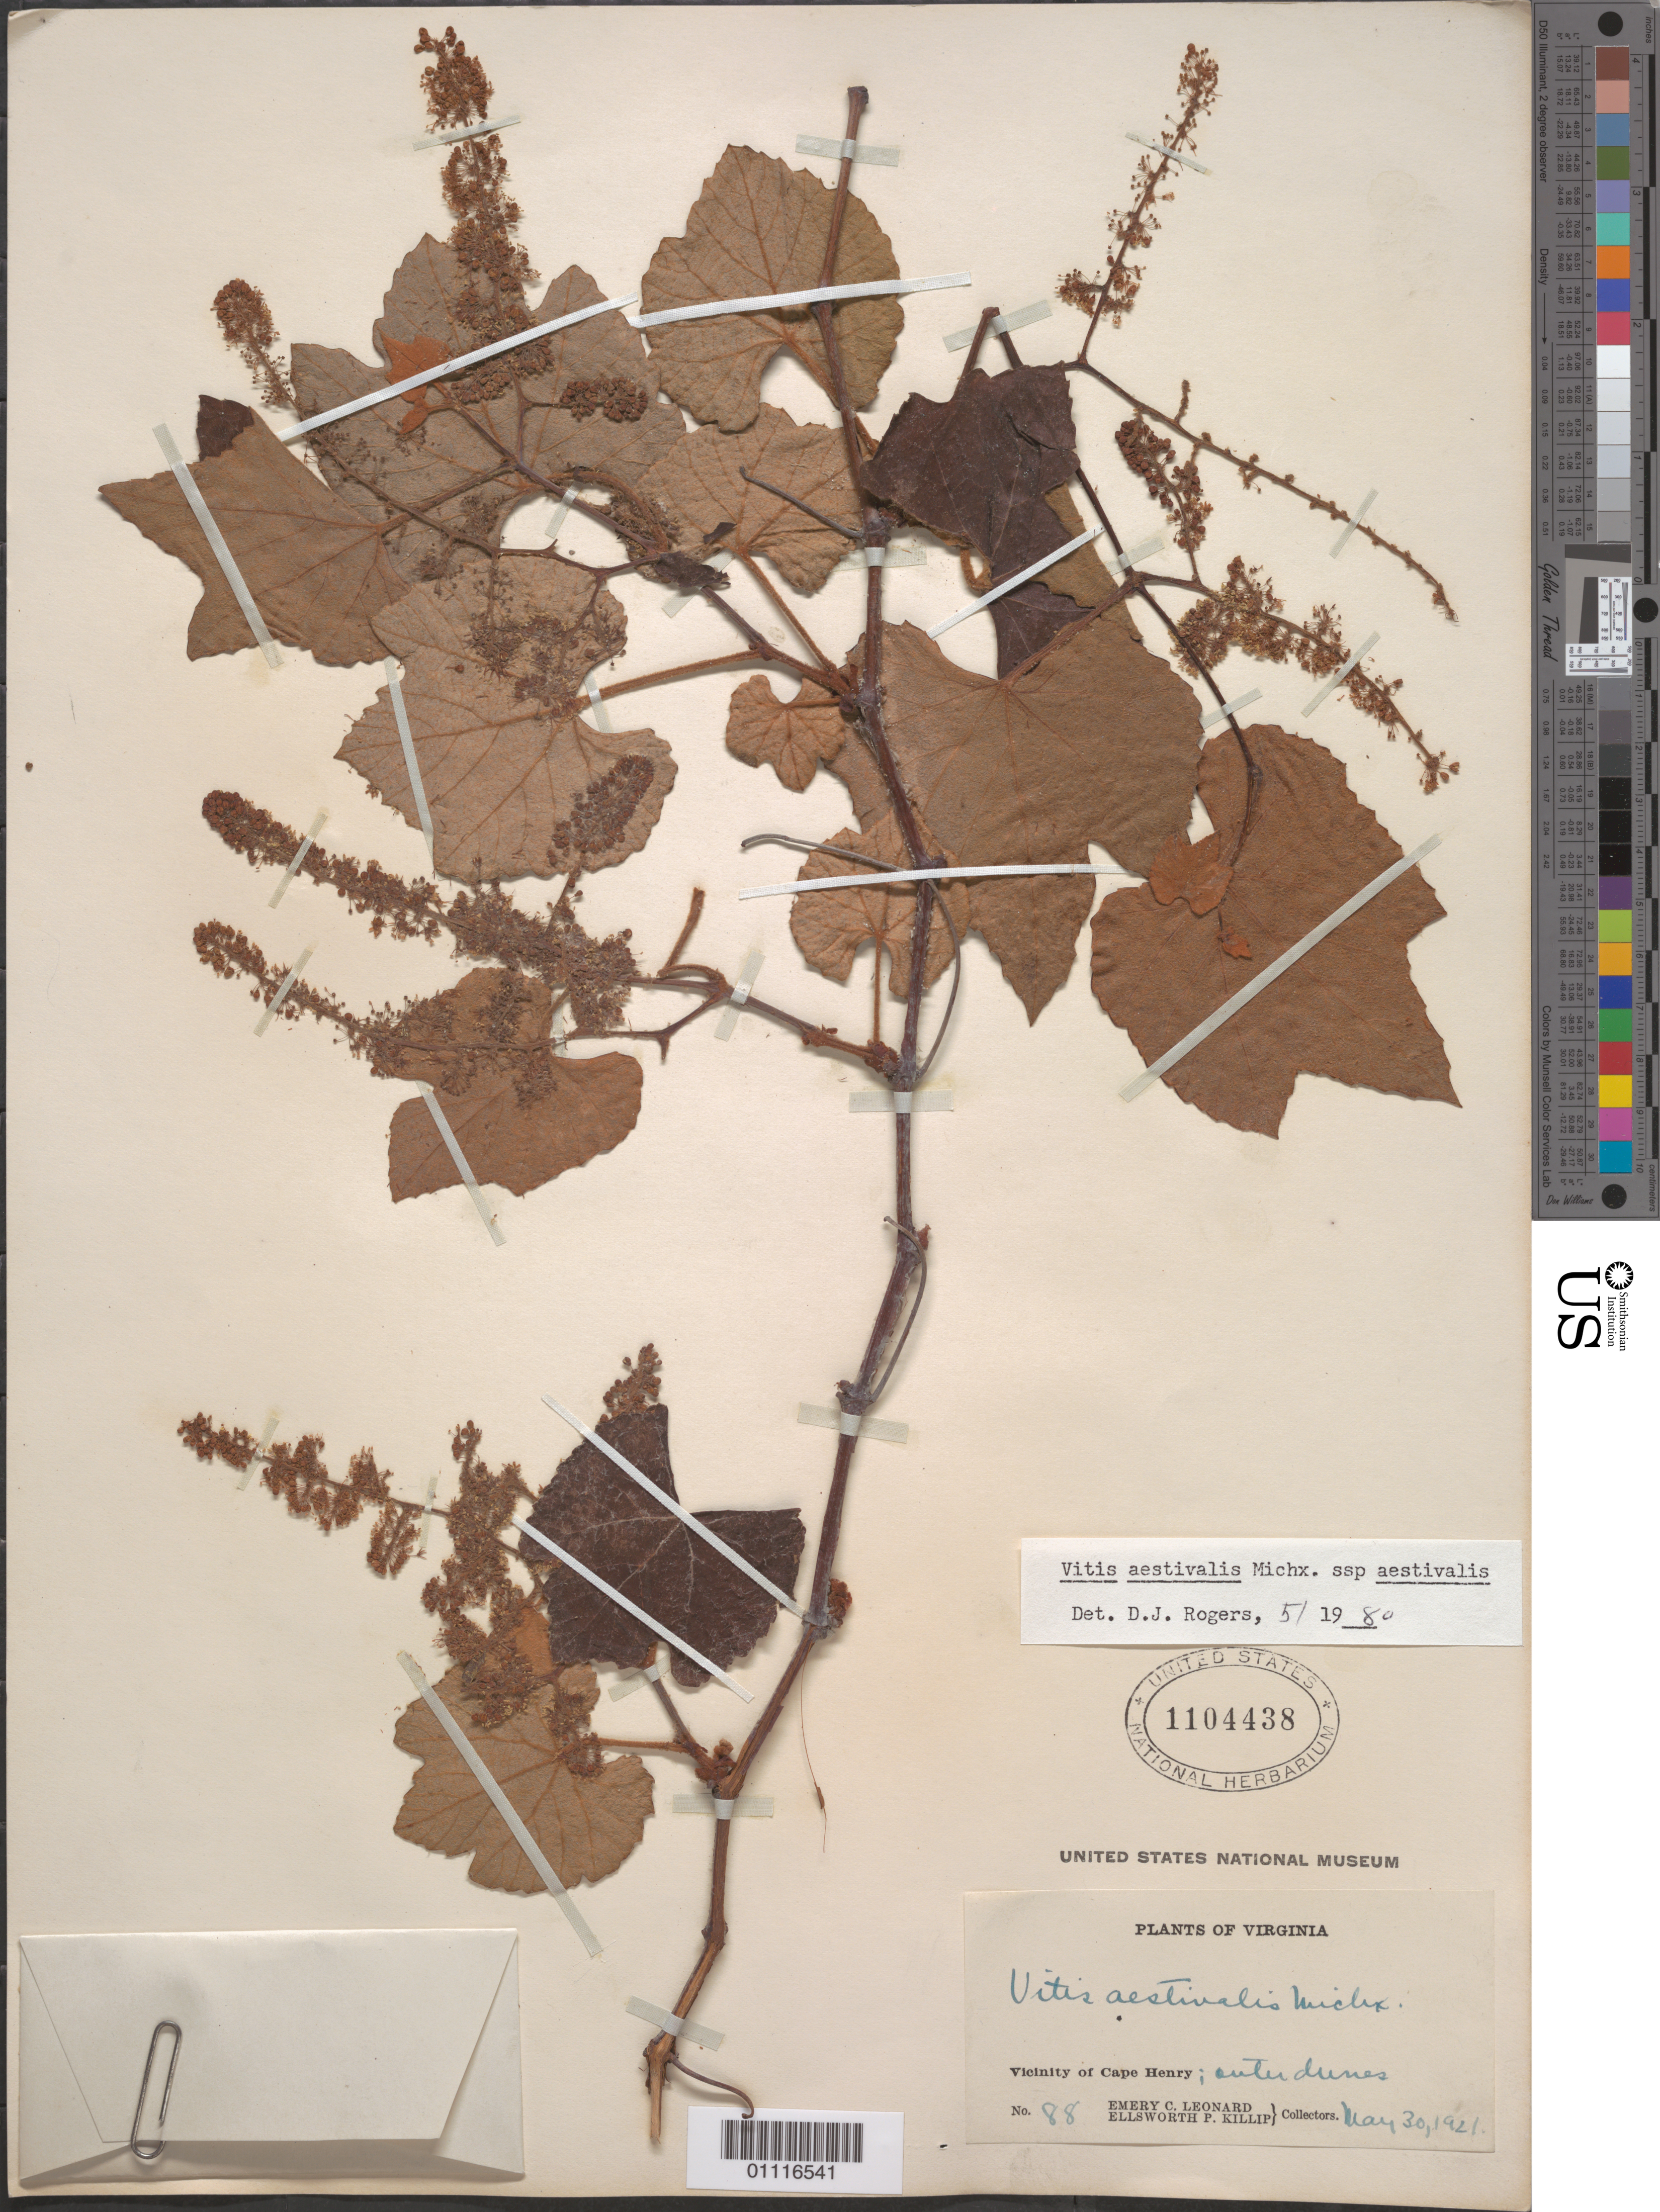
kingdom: Plantae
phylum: Tracheophyta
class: Magnoliopsida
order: Vitales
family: Vitaceae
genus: Vitis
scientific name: Vitis aestivalis subsp. aestivalis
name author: Michx.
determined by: Rogers, D. J.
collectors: E. C. Leonard & E. P. Killip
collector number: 88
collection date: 1980-05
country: United States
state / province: Virginia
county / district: City of Virginia Beach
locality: Vicinity of Cape Henry; outer dunes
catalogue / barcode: US 1104438